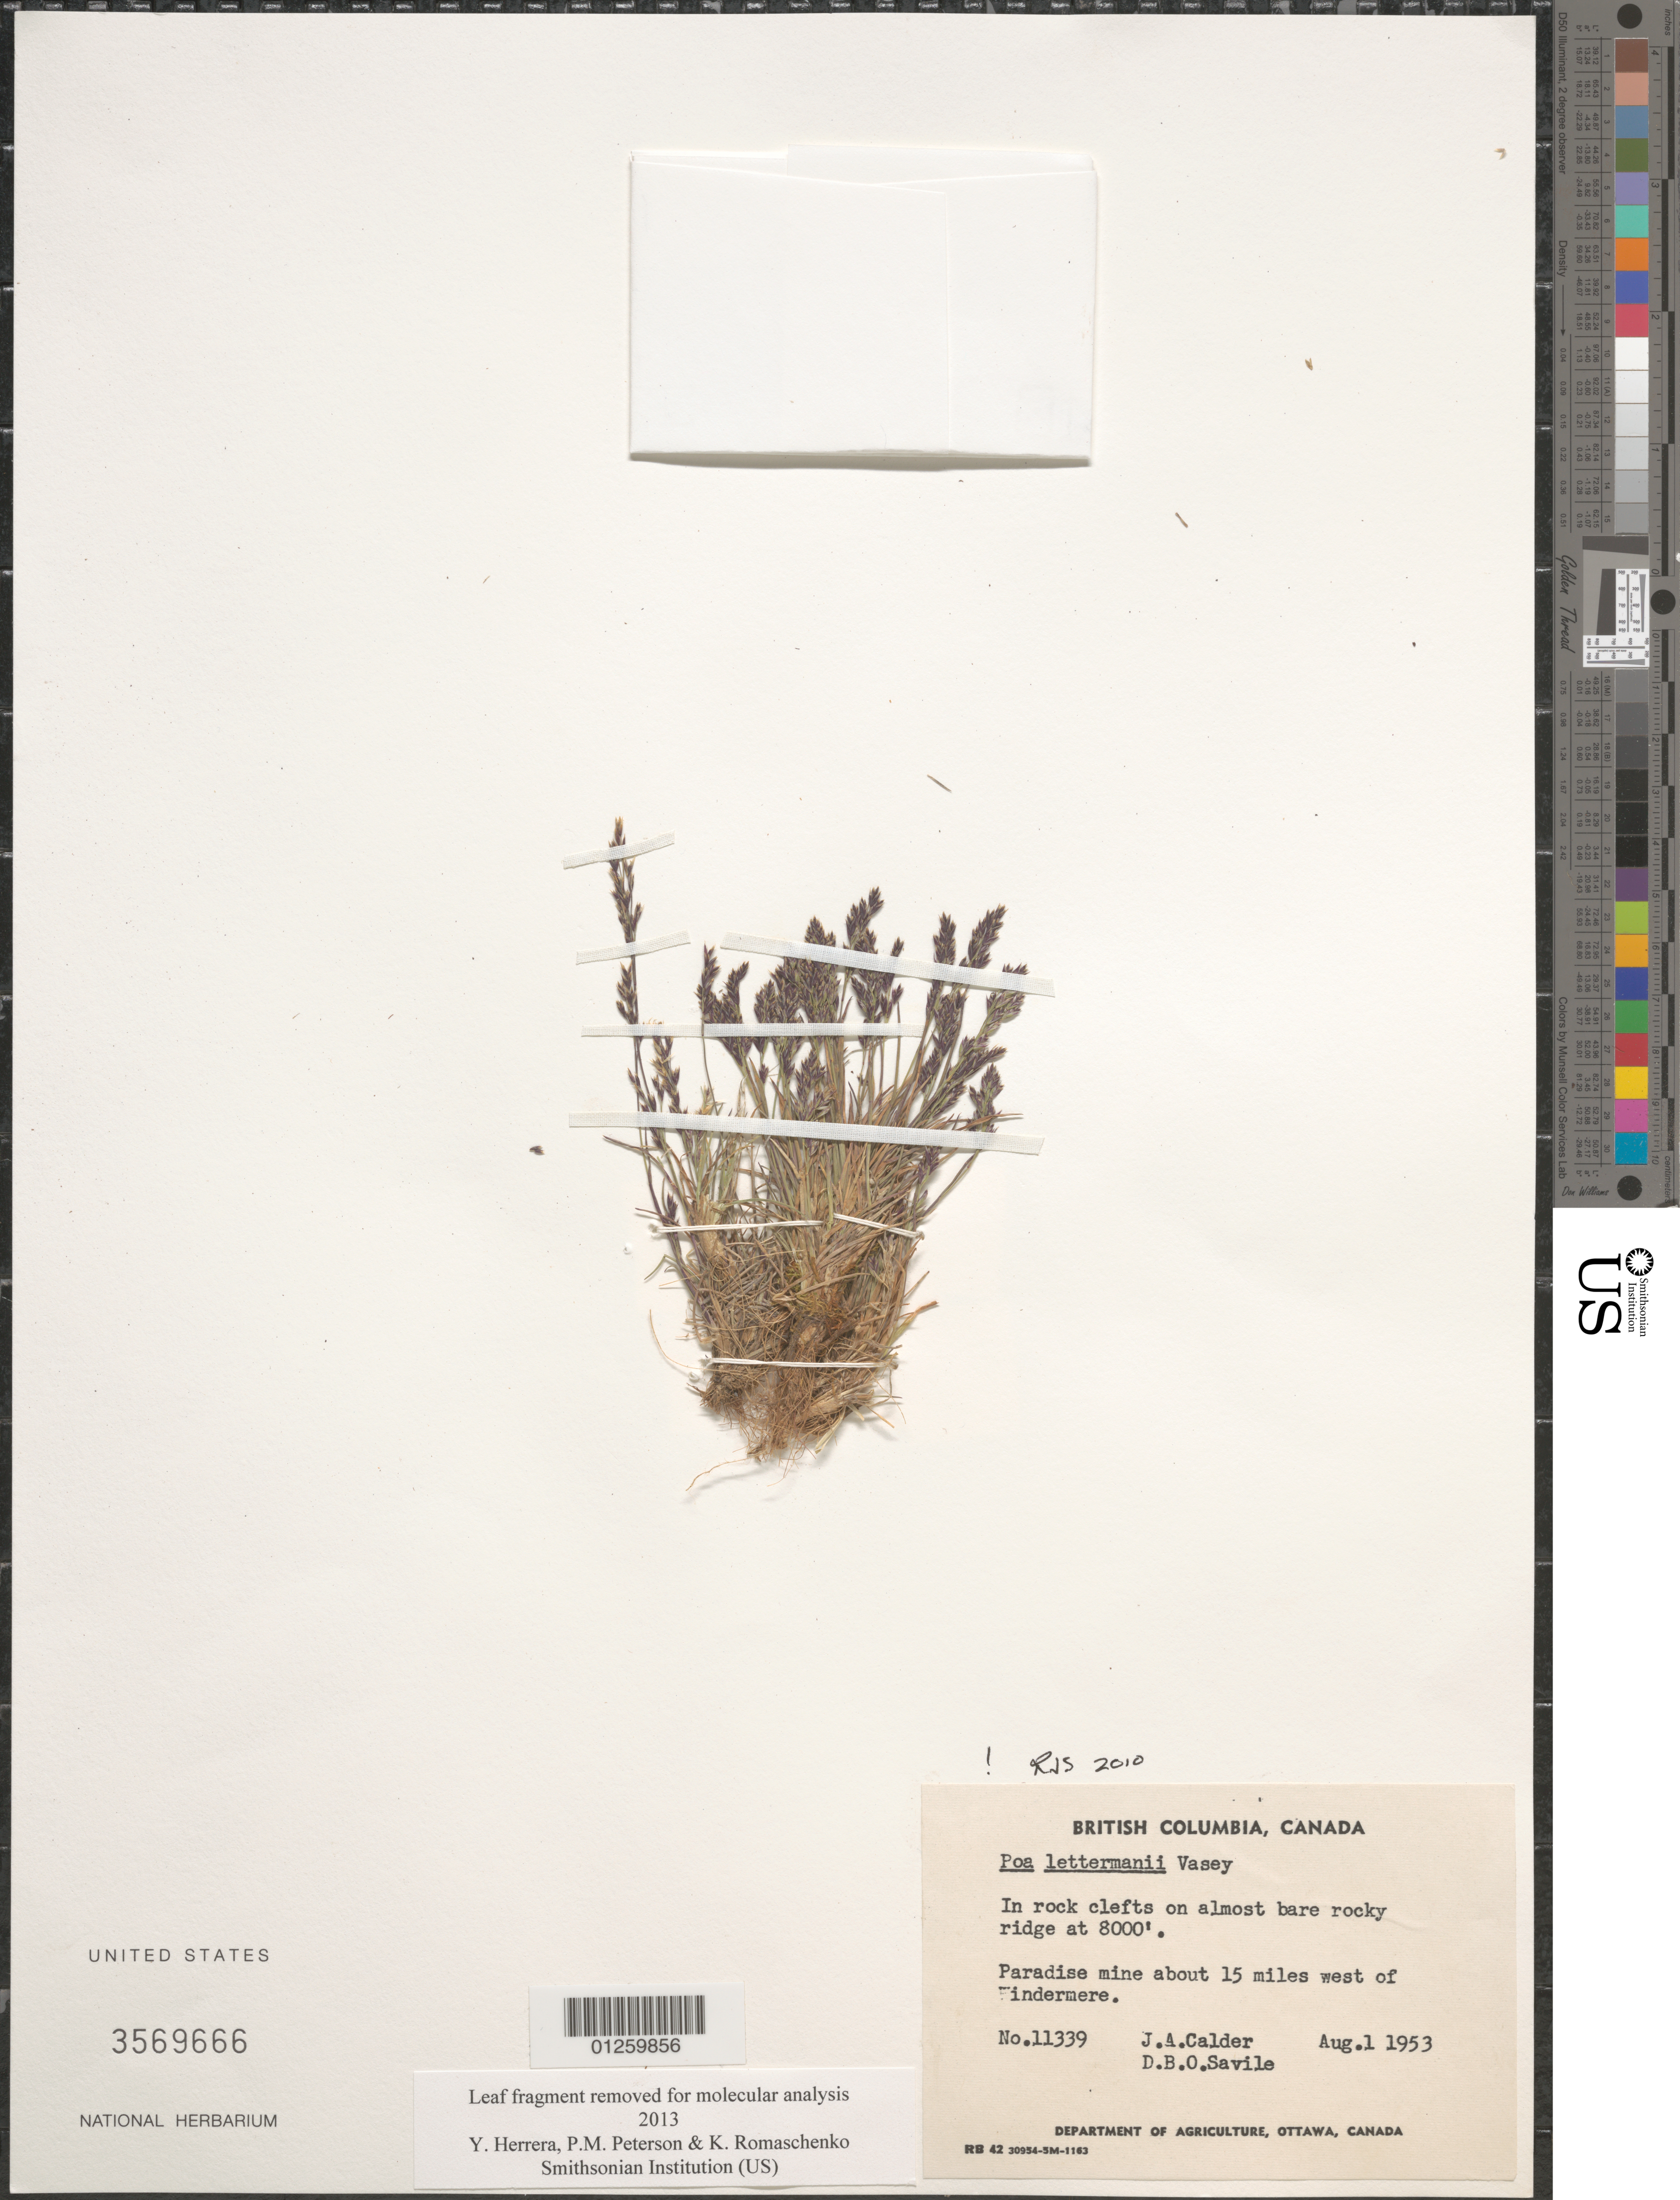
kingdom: Plantae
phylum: Tracheophyta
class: Liliopsida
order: Poales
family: Poaceae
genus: Poa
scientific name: Poa lettermanii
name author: Vasey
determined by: Soreng, Robert J., Research Associate (BOT), Smithsonian Institution - National Museum of Natural History (UNITED STATES)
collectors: J. A. Calder & D. Savile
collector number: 11339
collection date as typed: Aug. 1 1953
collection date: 1953-08-01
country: Canada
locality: Paradise mine about 15 miles west of Windermere.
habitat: In rock clefts on almost bare rocky ridge.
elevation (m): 2438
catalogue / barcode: US 3569666